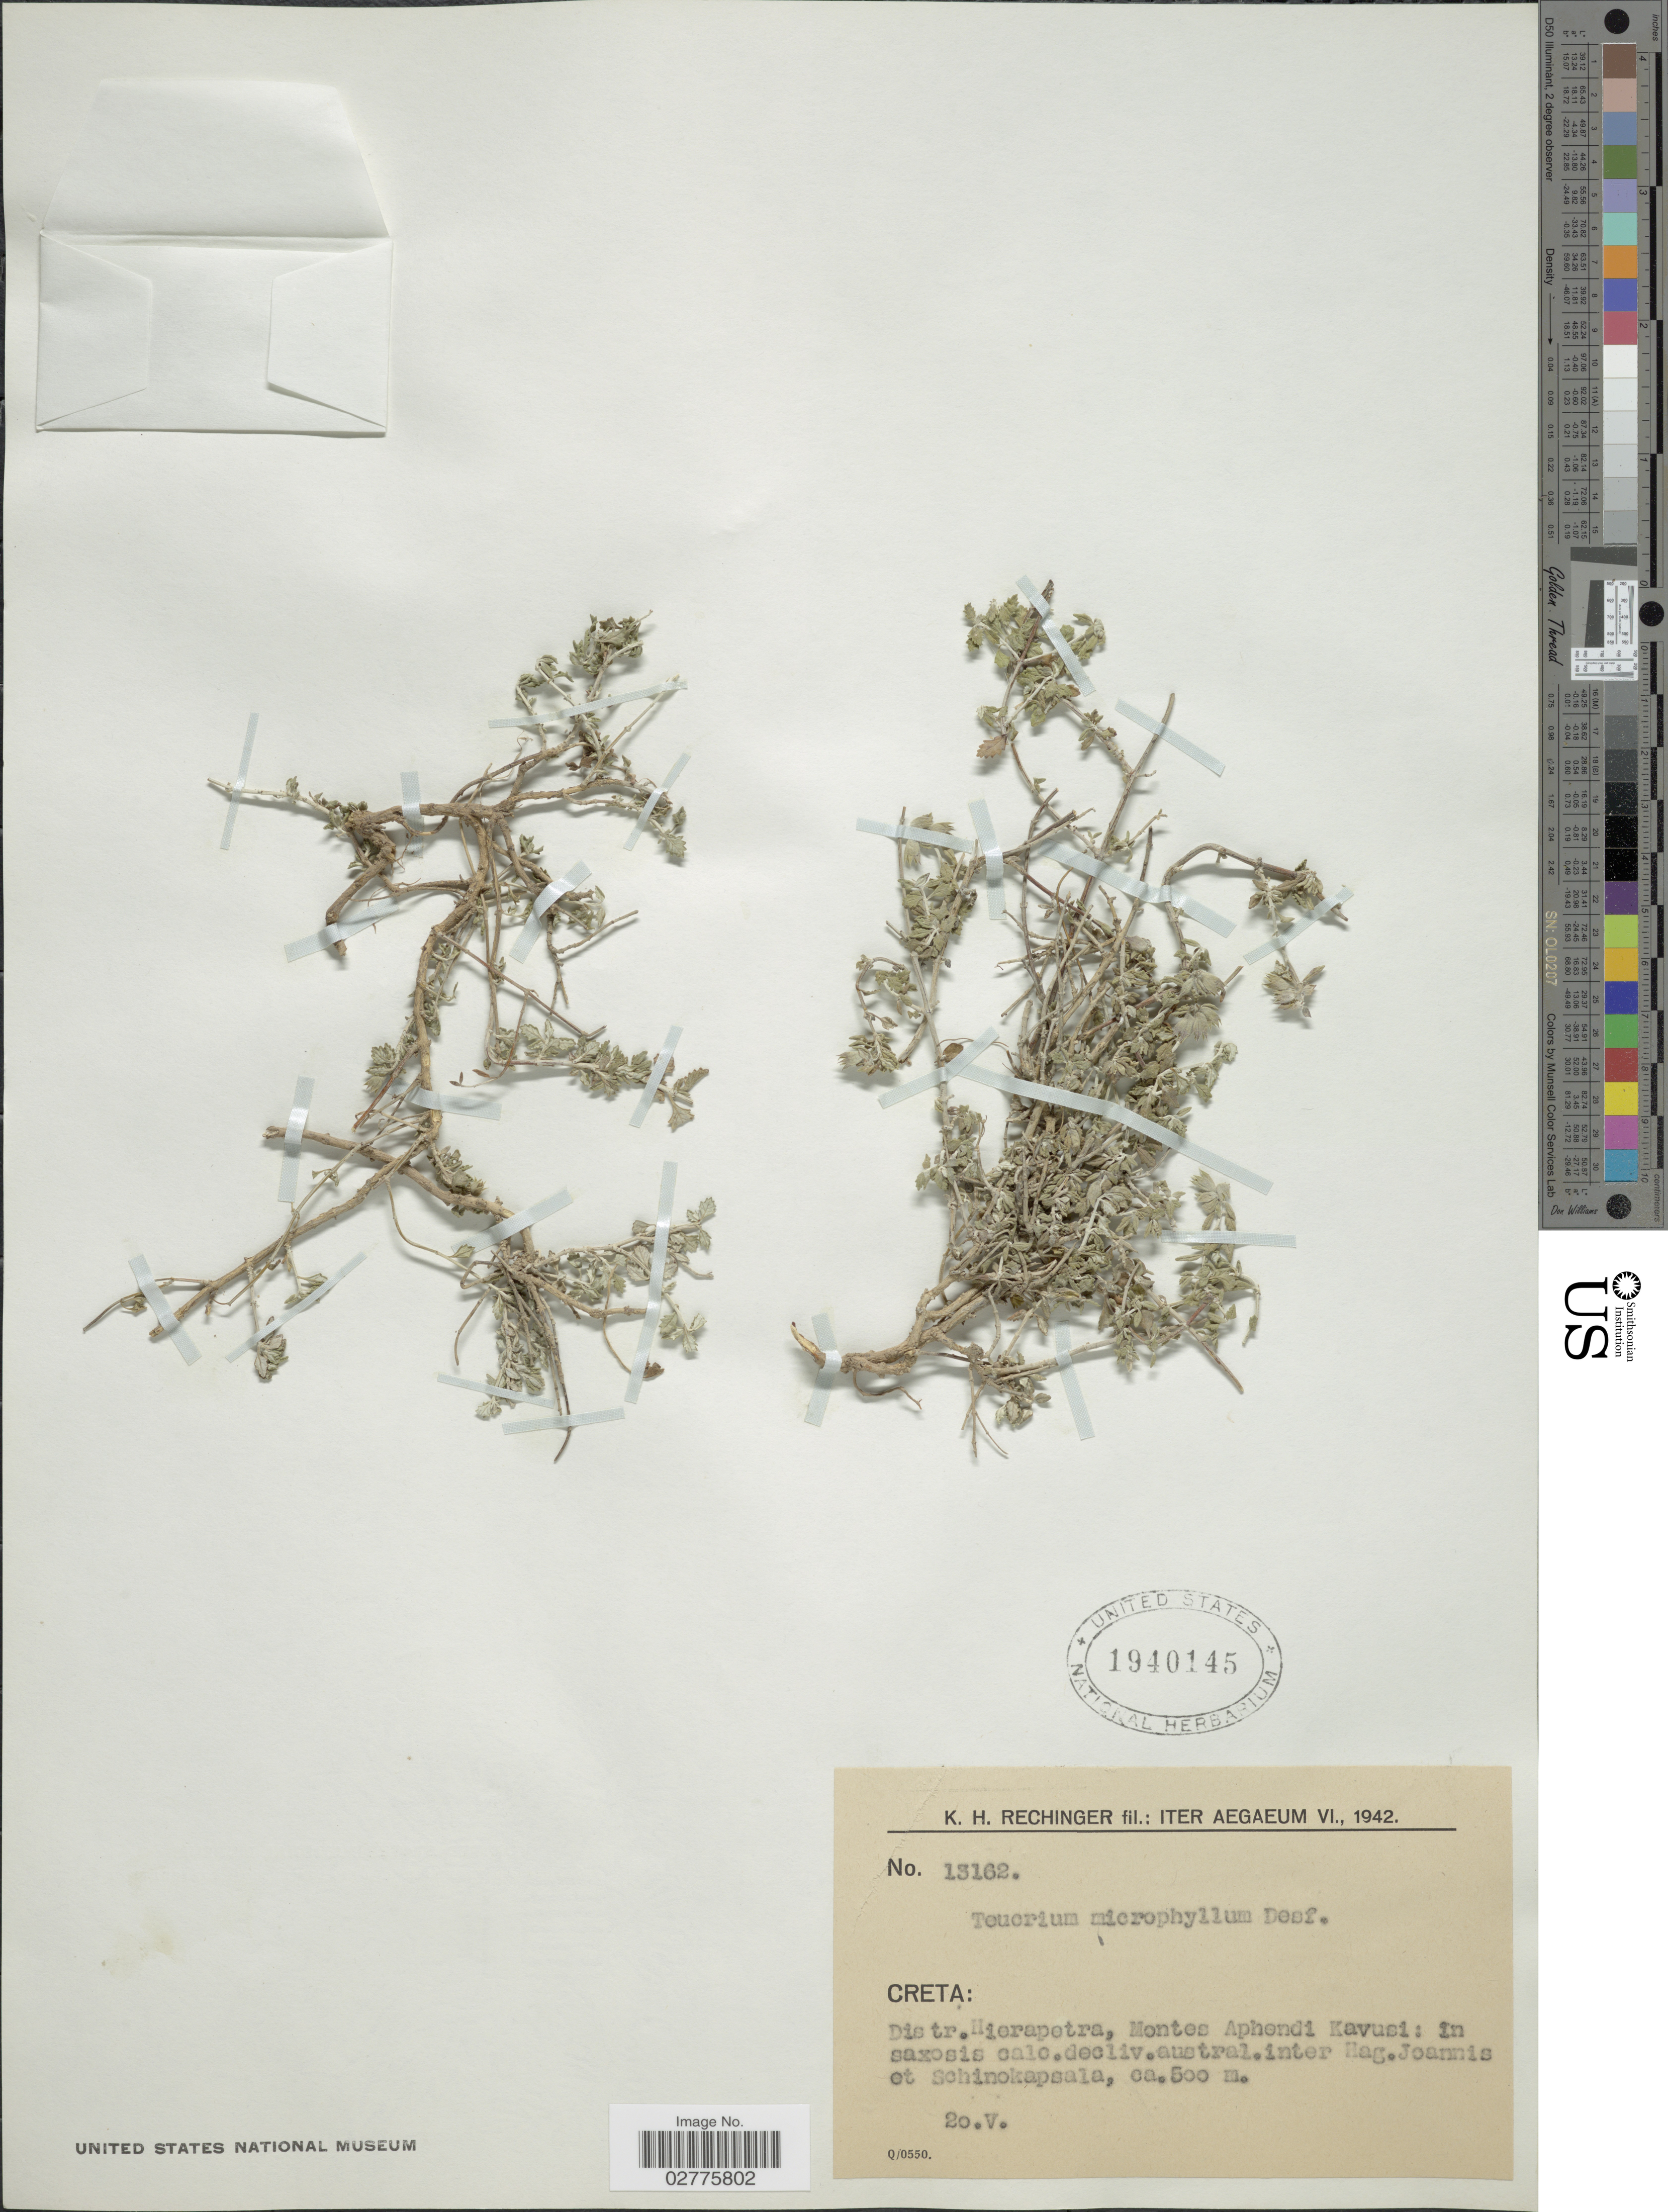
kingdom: Plantae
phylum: Tracheophyta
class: Magnoliopsida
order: Lamiales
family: Lamiaceae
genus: Teucrium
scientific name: Teucrium microphyllum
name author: Desf.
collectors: K. H. Rechinger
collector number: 13162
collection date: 1942-05-20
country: Greece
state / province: Crete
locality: Aegaeum. Creta: Distr. Hierapetra, Montes Aphendi Kavusi.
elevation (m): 500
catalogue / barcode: US 1940145